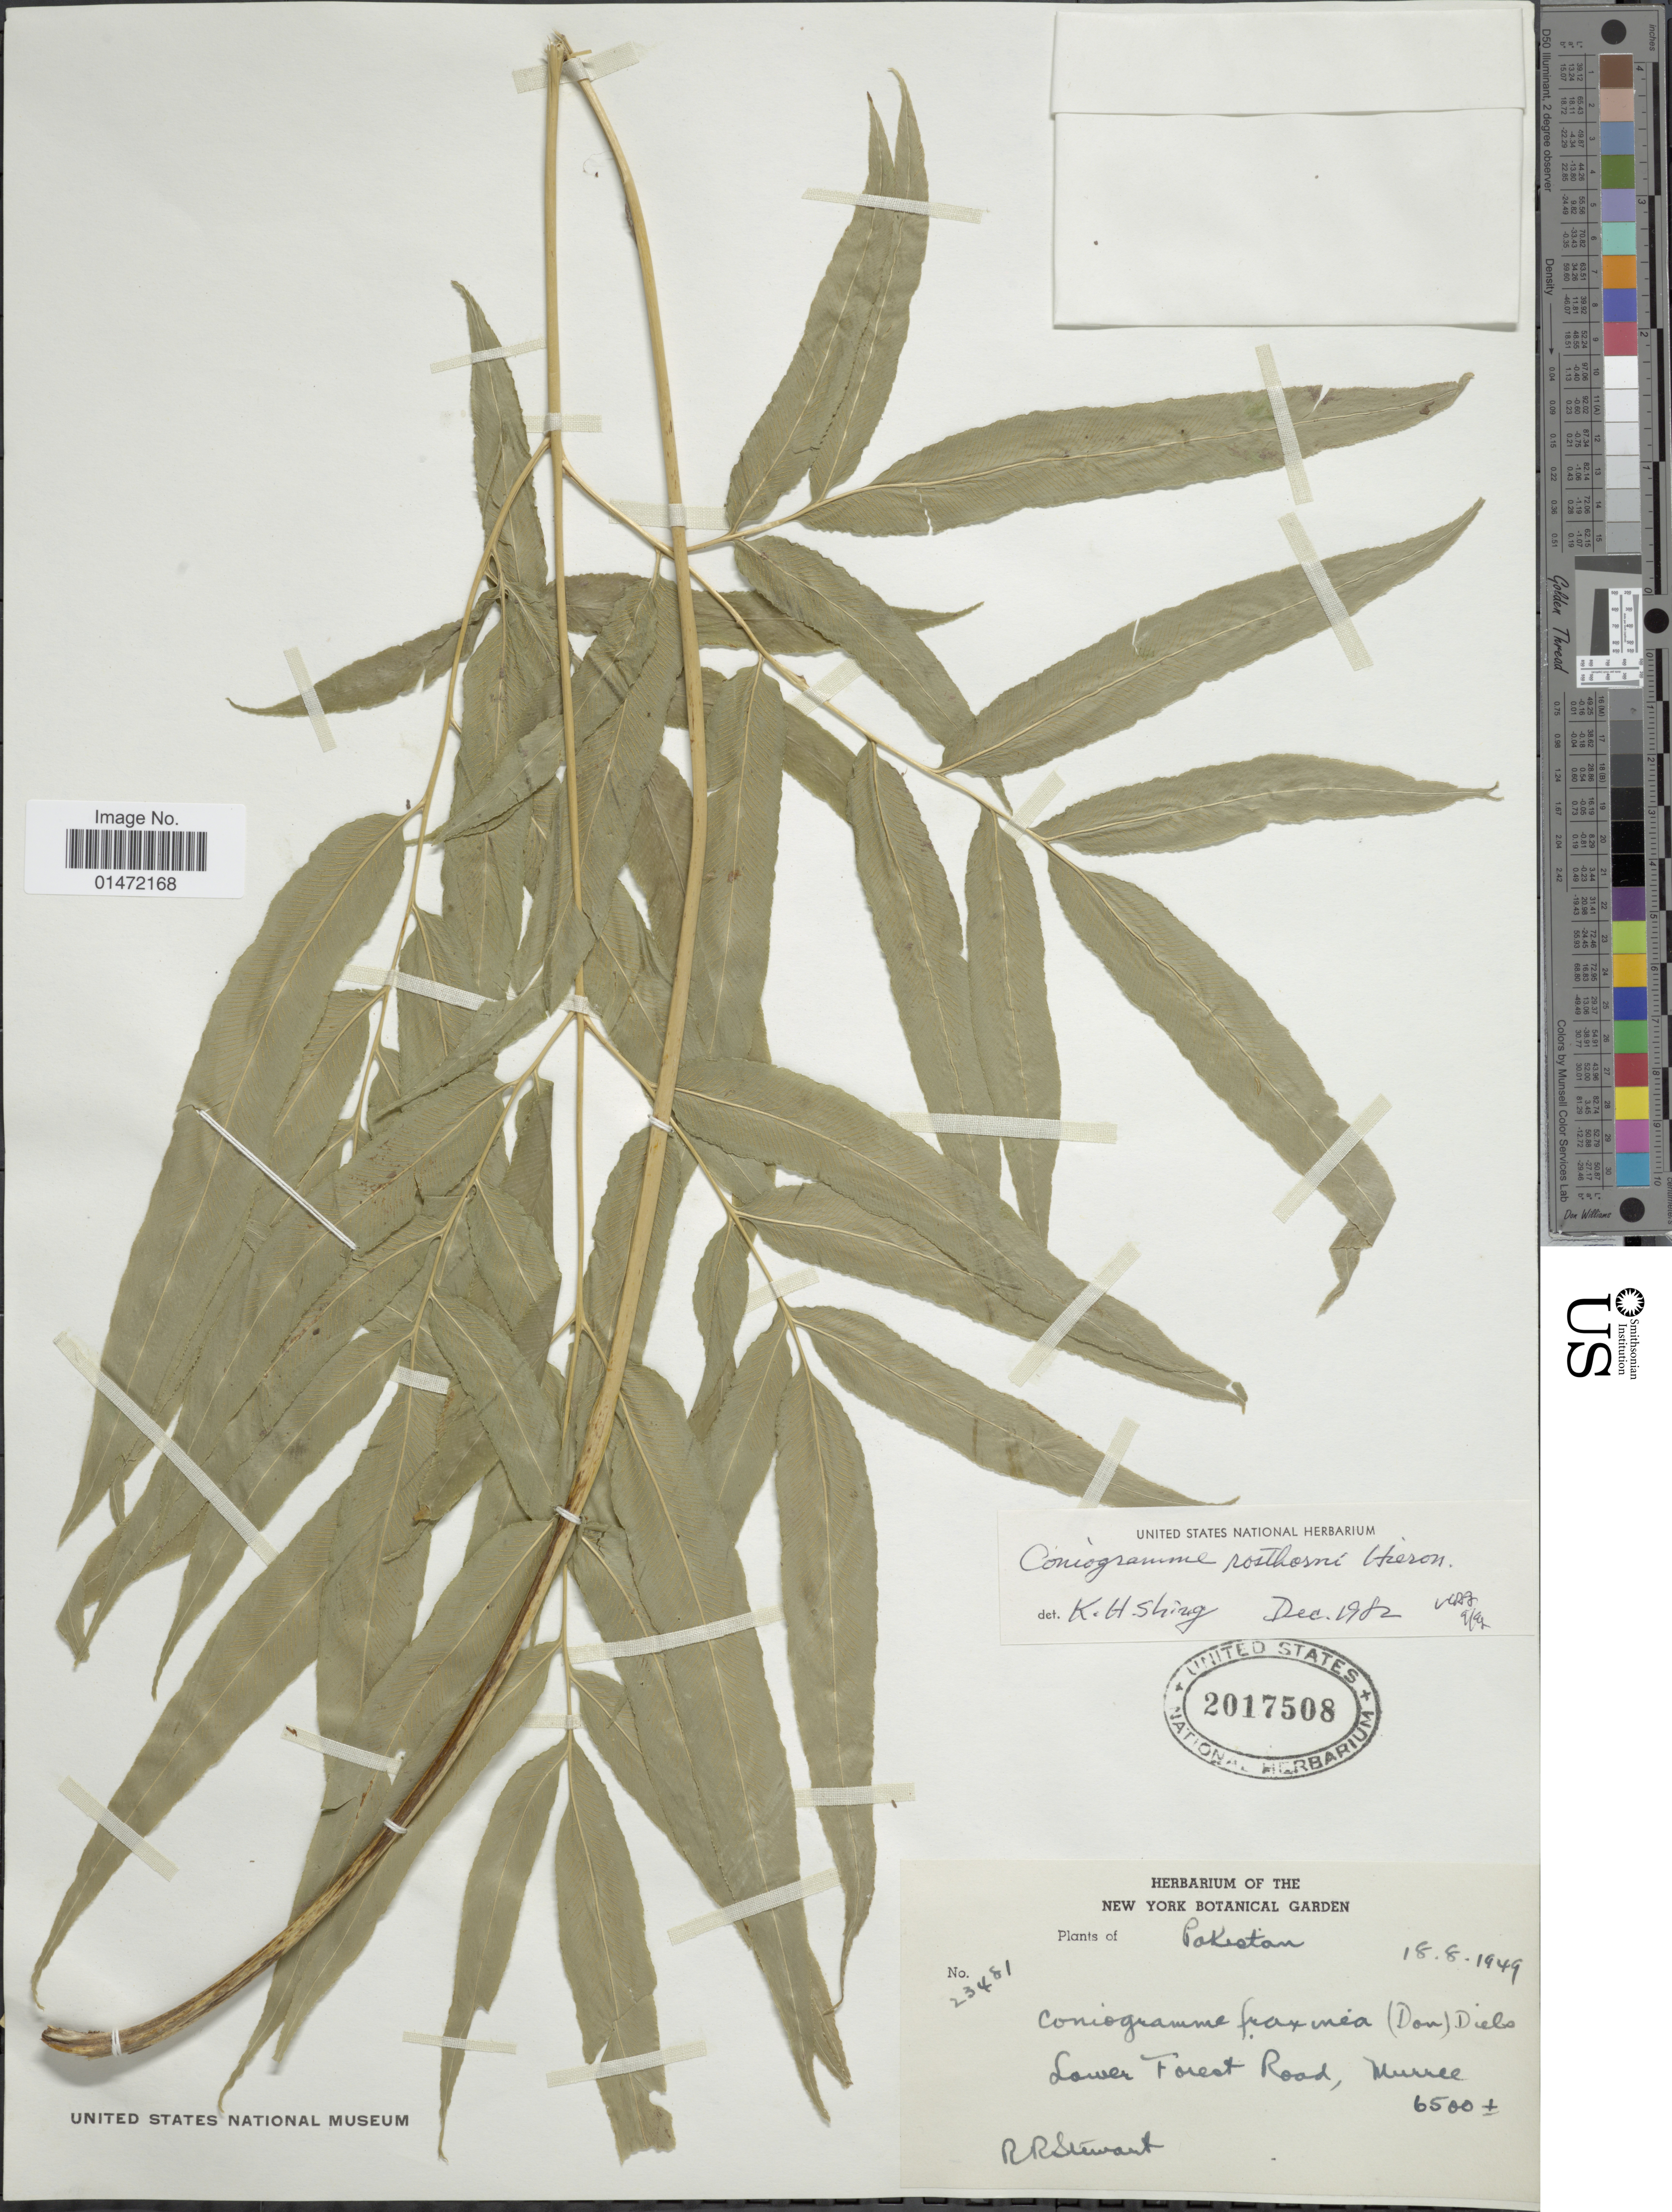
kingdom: Plantae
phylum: Tracheophyta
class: Polypodiopsida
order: Polypodiales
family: Pteridaceae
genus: Coniogramme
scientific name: Coniogramme rosthornii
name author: Hieron.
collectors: R. R. Stewart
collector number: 23481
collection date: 1949-08-18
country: Pakistan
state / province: Punjab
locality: Lower Forest Road, Murree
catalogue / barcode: US 2017508